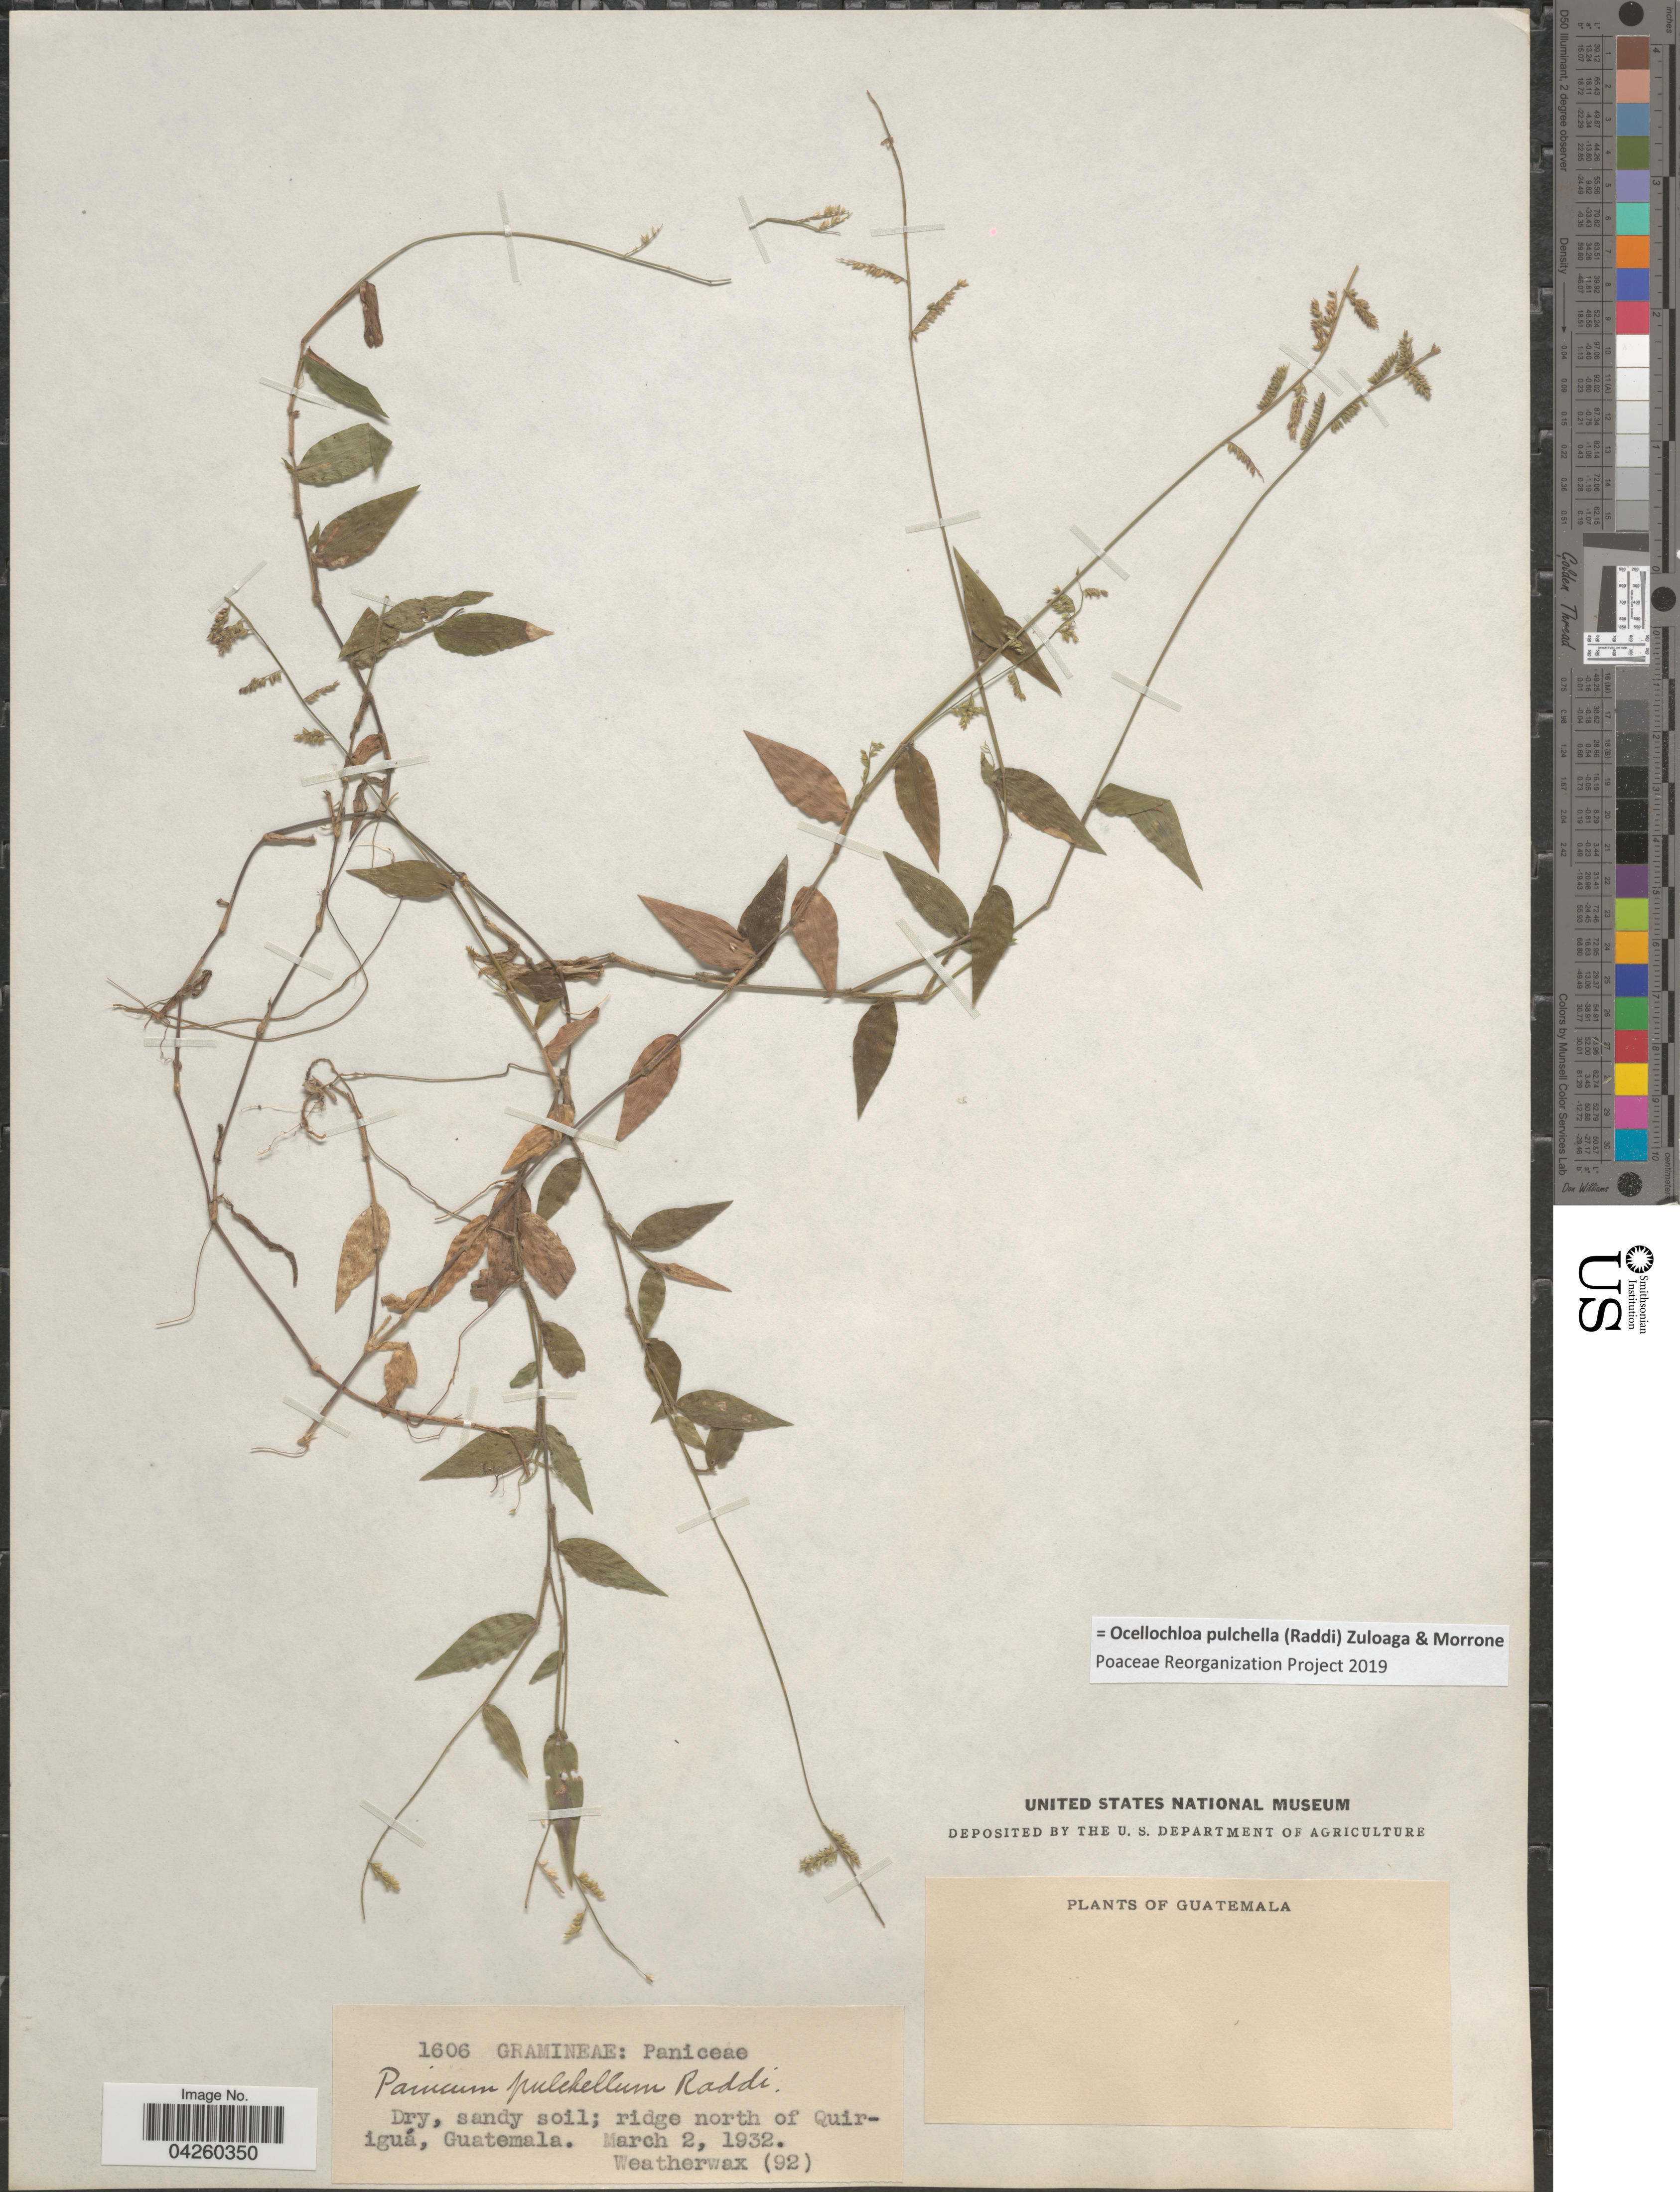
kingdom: Plantae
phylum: Tracheophyta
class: Liliopsida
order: Poales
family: Poaceae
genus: Ocellochloa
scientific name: Ocellochloa pulchella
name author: (Raddi) Zuloaga & Morrone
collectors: -. Weatherwax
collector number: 92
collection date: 1932-03-02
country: Guatemala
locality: Dry, sandy soil; ridge north of Quiriguá.